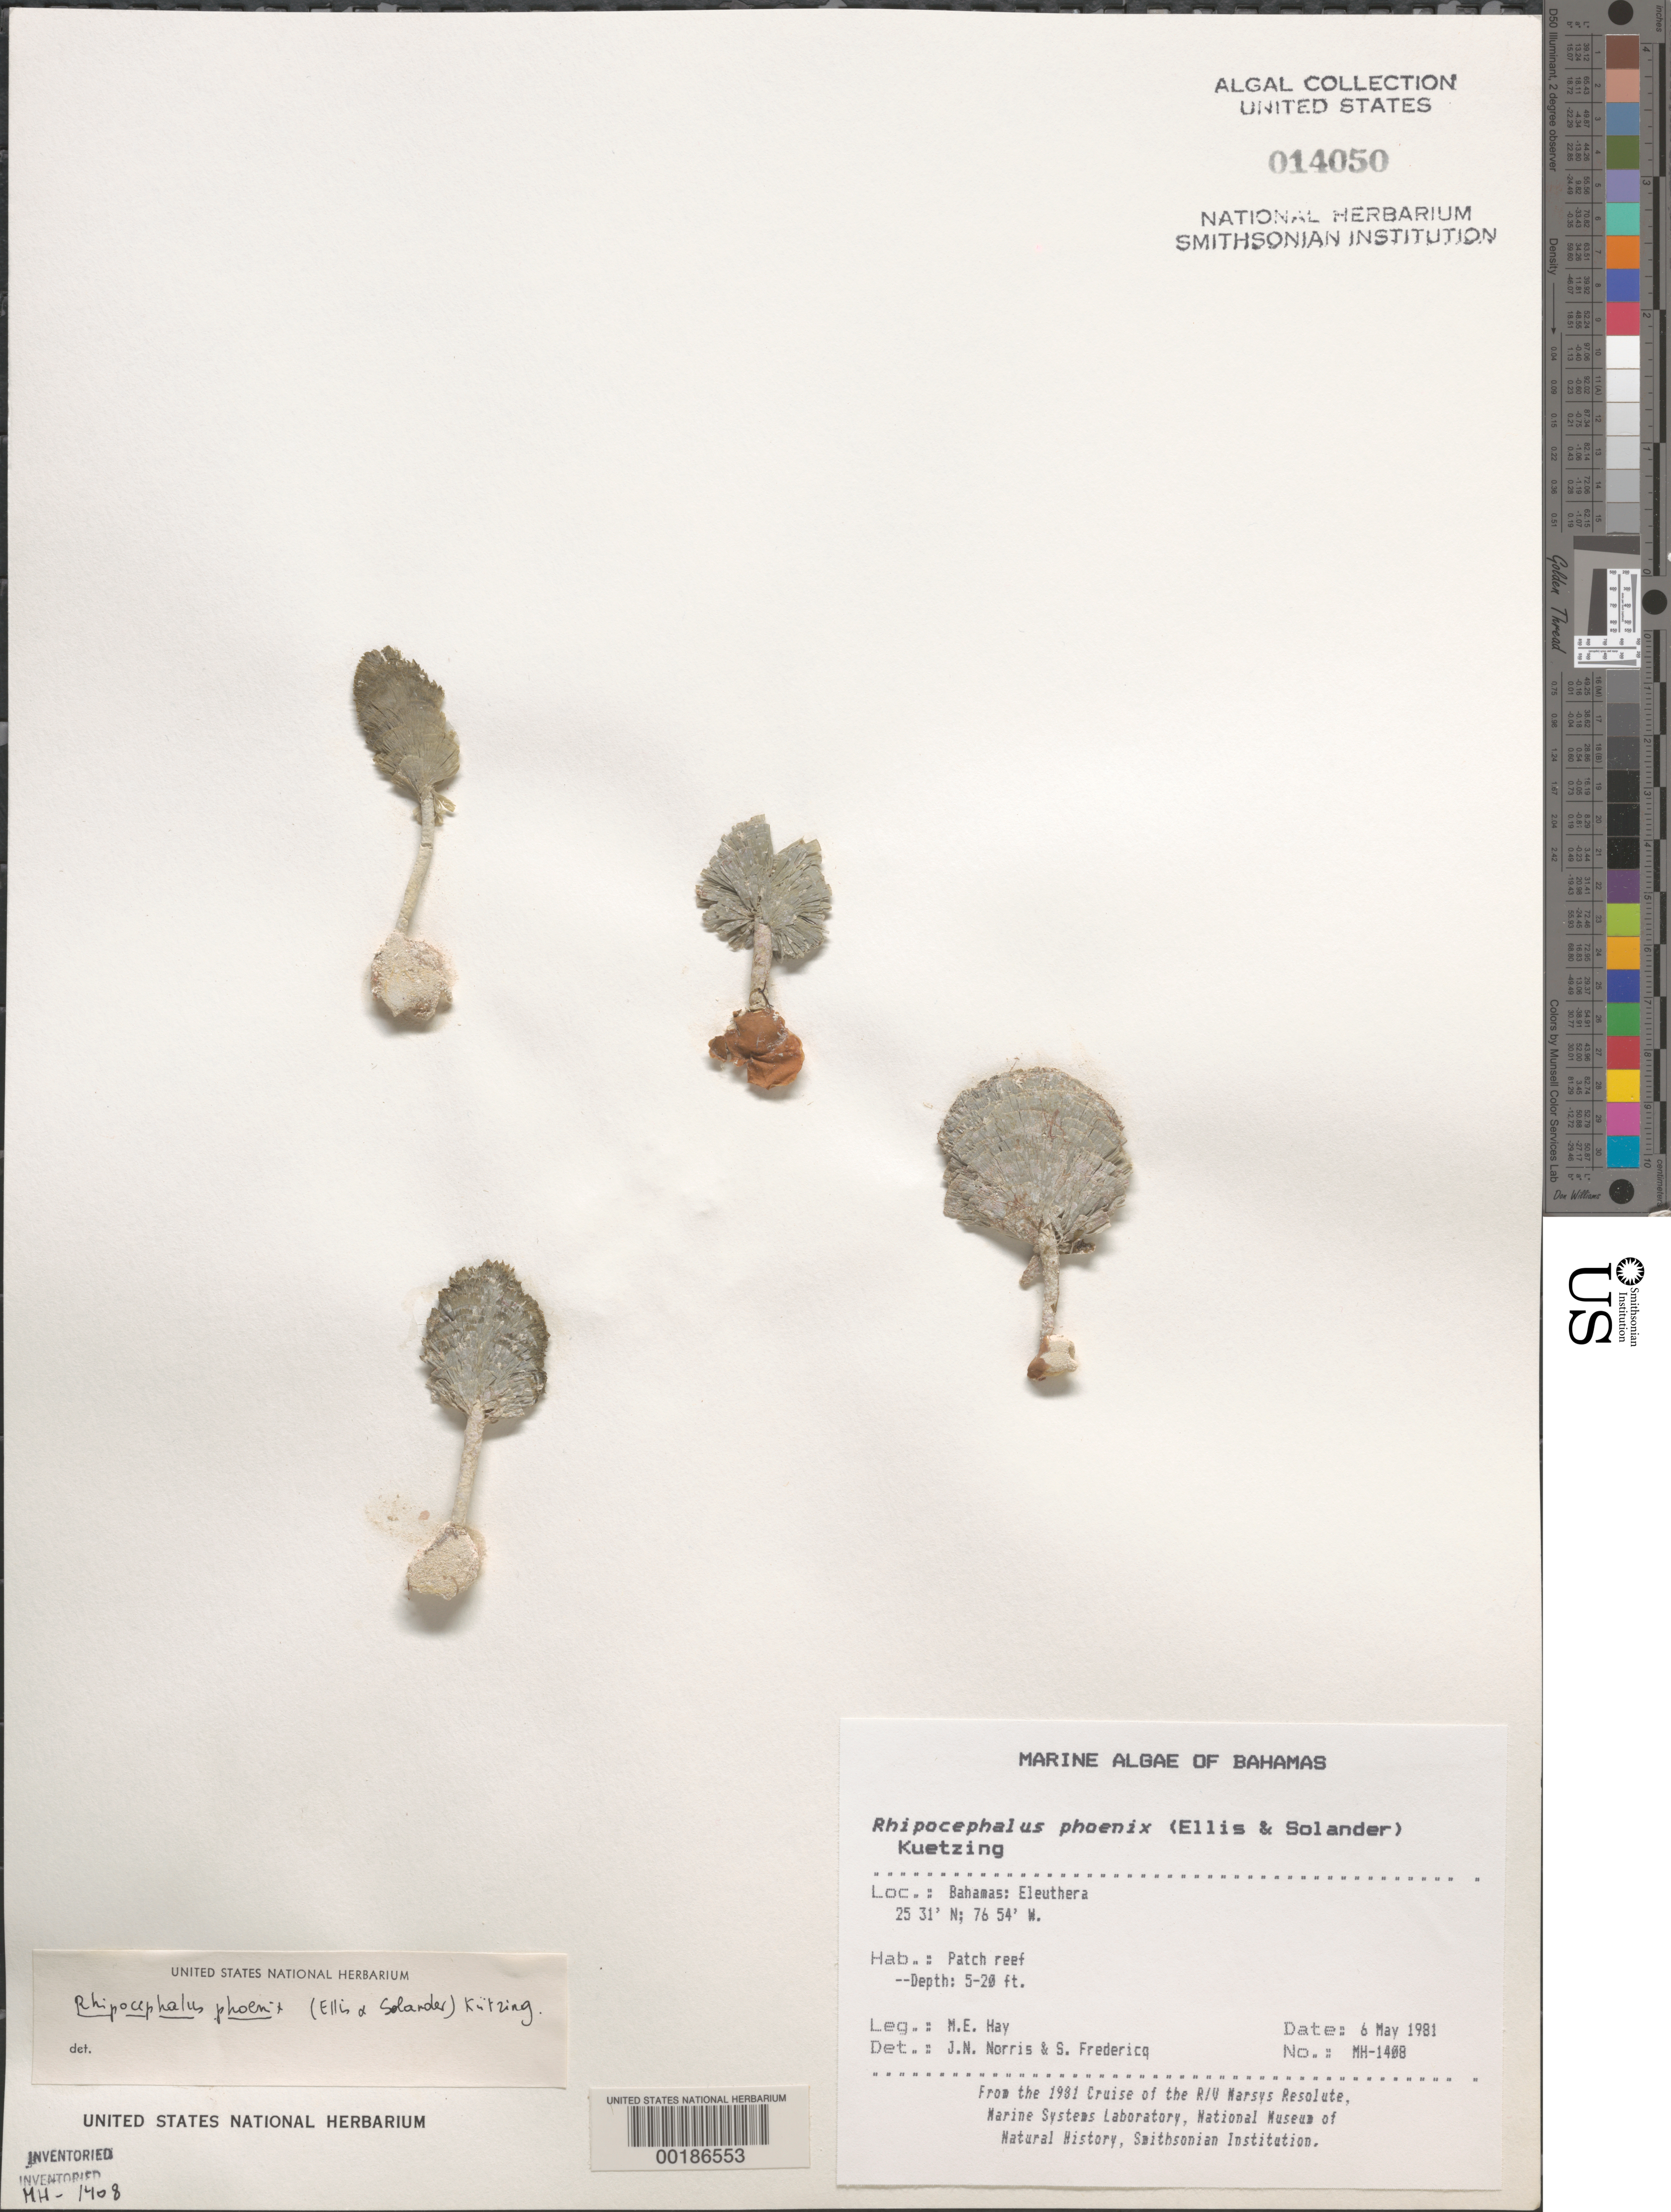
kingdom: Plantae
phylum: Chlorophyta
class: Ulvophyceae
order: Bryopsidales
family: Udoteaceae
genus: Rhipocephalus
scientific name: Rhipocephalus phoenix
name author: (J. Ellis & Sol.) Kütz.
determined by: Norris, J. N.; Fredericq, S.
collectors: M. E. Hay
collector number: MEH-1408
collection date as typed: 06 May 1981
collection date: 1981-05-06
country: Bahamas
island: Eleuthera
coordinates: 23 31' N, 76 54' W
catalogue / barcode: US 14050